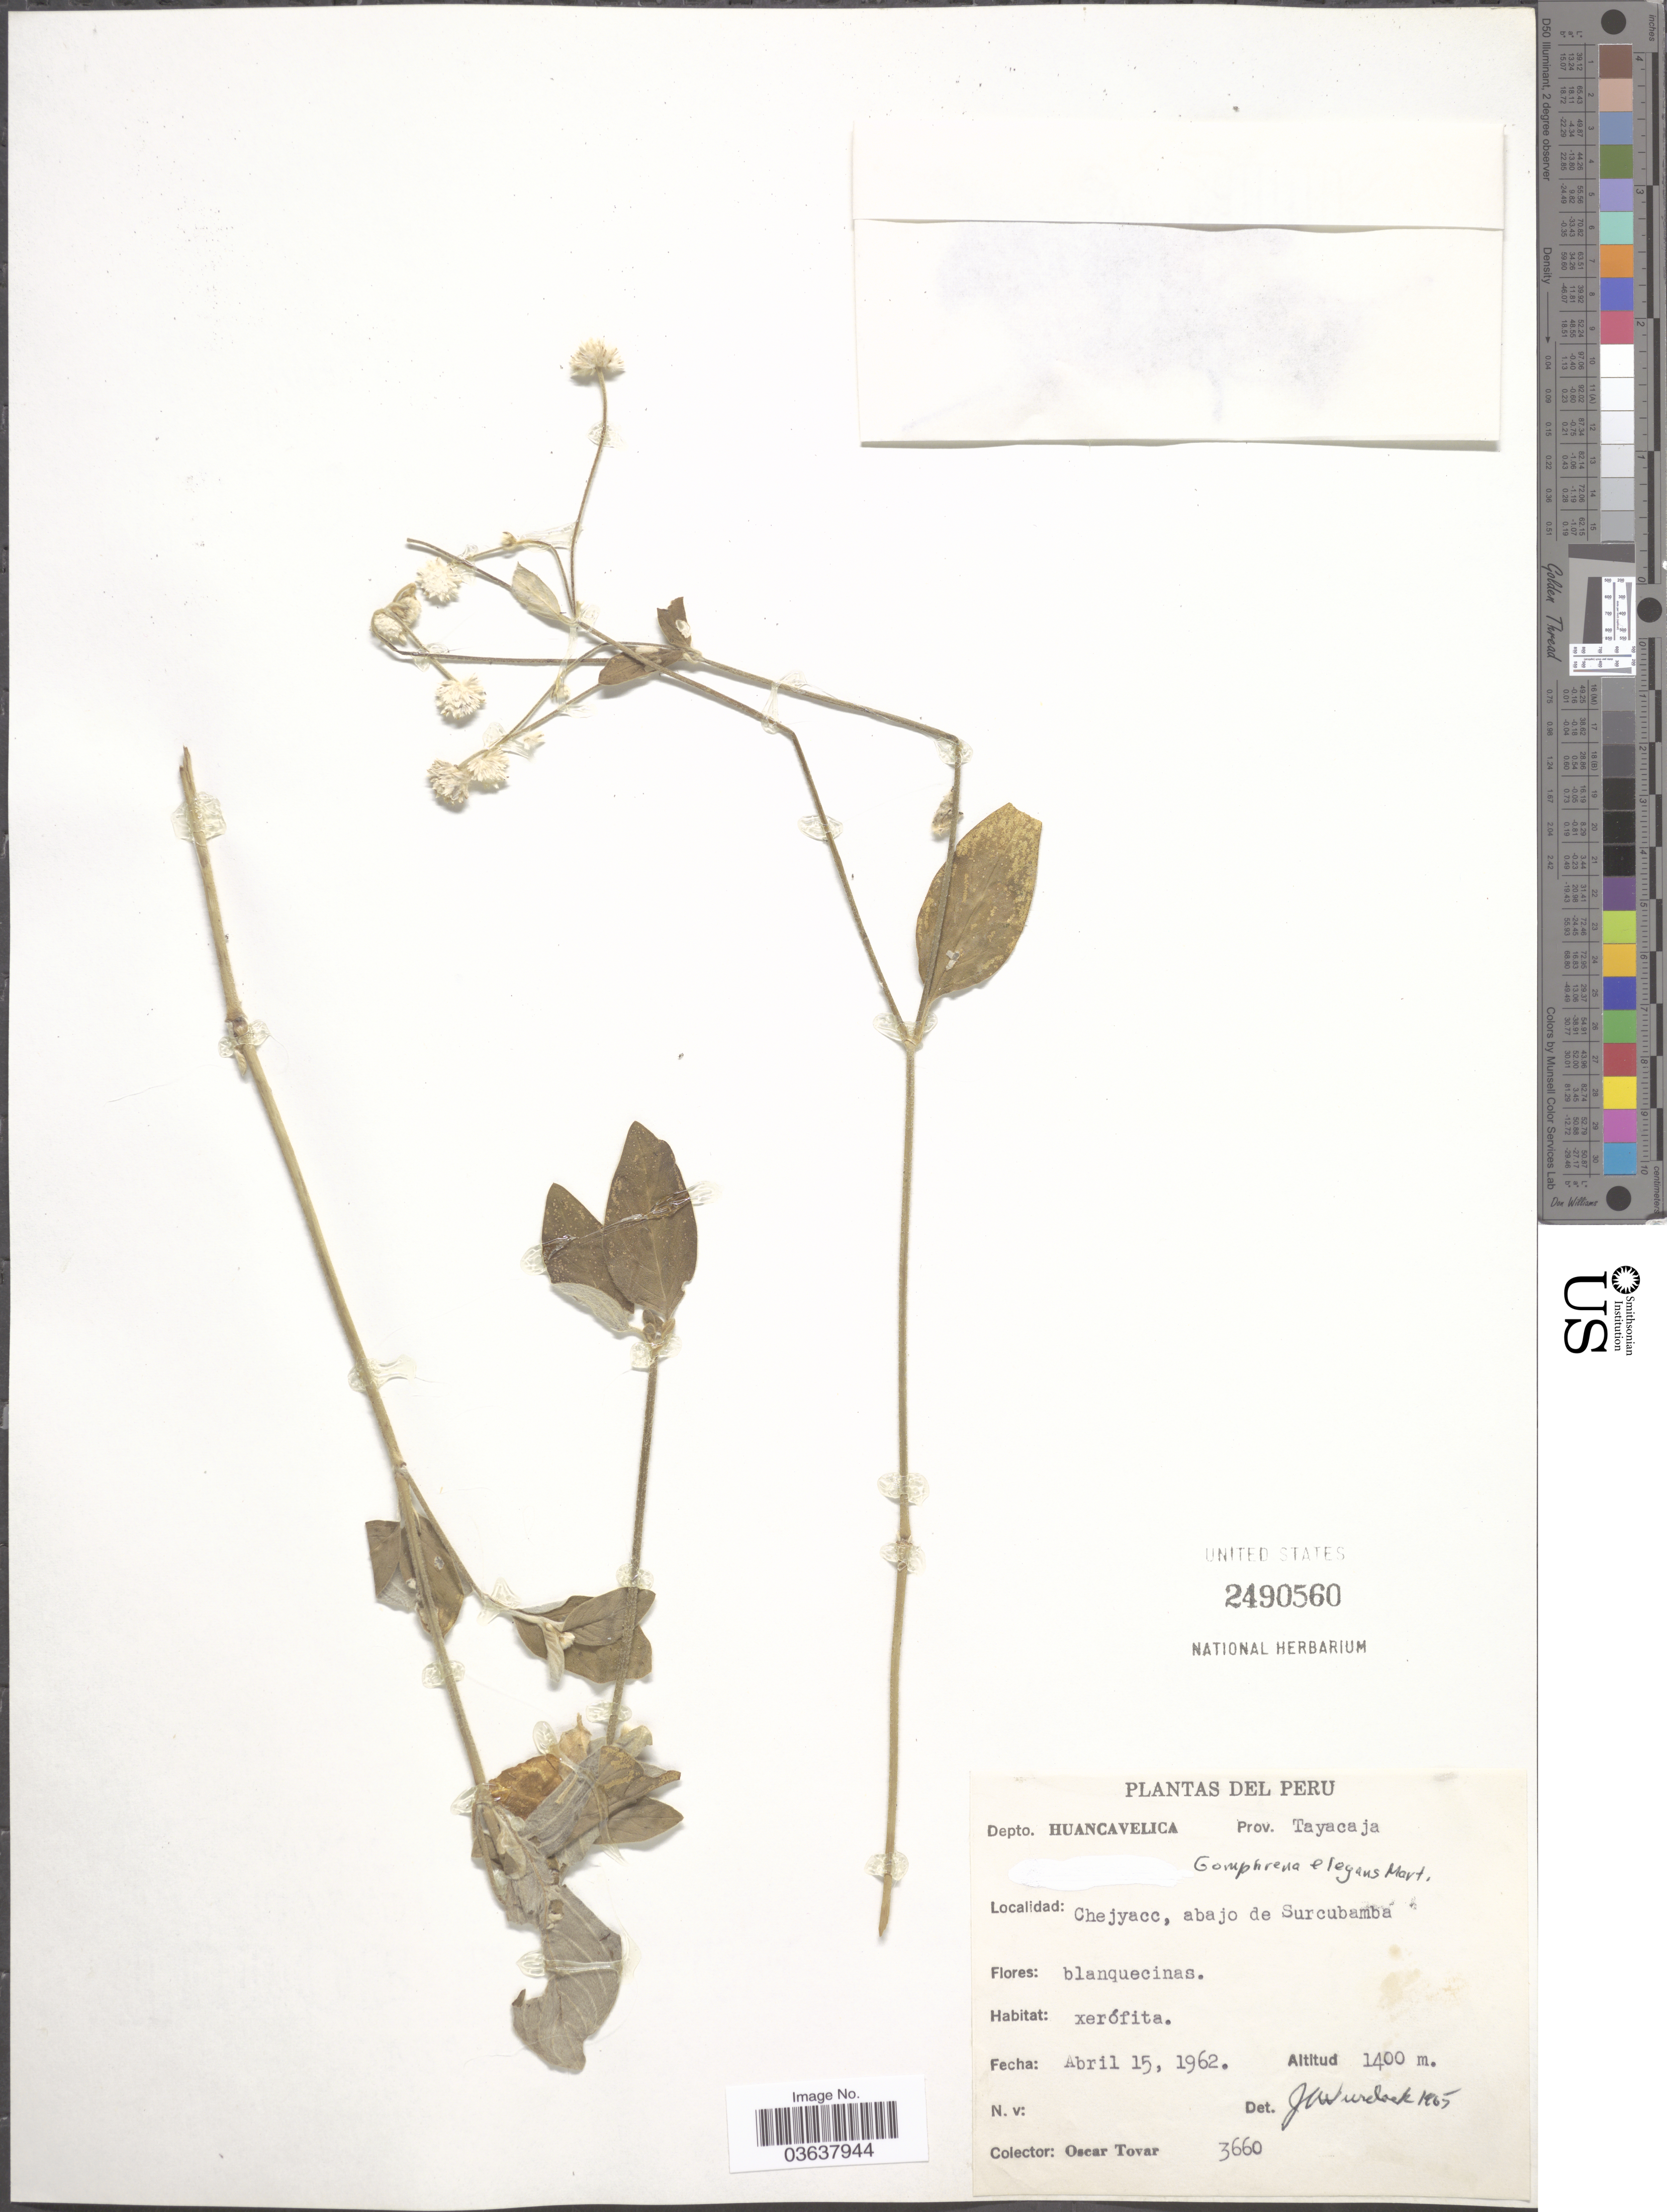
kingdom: Plantae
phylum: Tracheophyta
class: Magnoliopsida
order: Caryophyllales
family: Amaranthaceae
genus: Gomphrena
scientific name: Gomphrena elegans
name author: Mart.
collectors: Ó. Tovar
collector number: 3660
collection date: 1962-04-15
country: Peru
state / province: Huancavelica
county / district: Tayacaja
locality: Depto. Huancavelica. Prov. Tayacaja. Chejyacc, abajo de Surcubamba.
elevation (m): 1400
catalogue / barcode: US 2490560